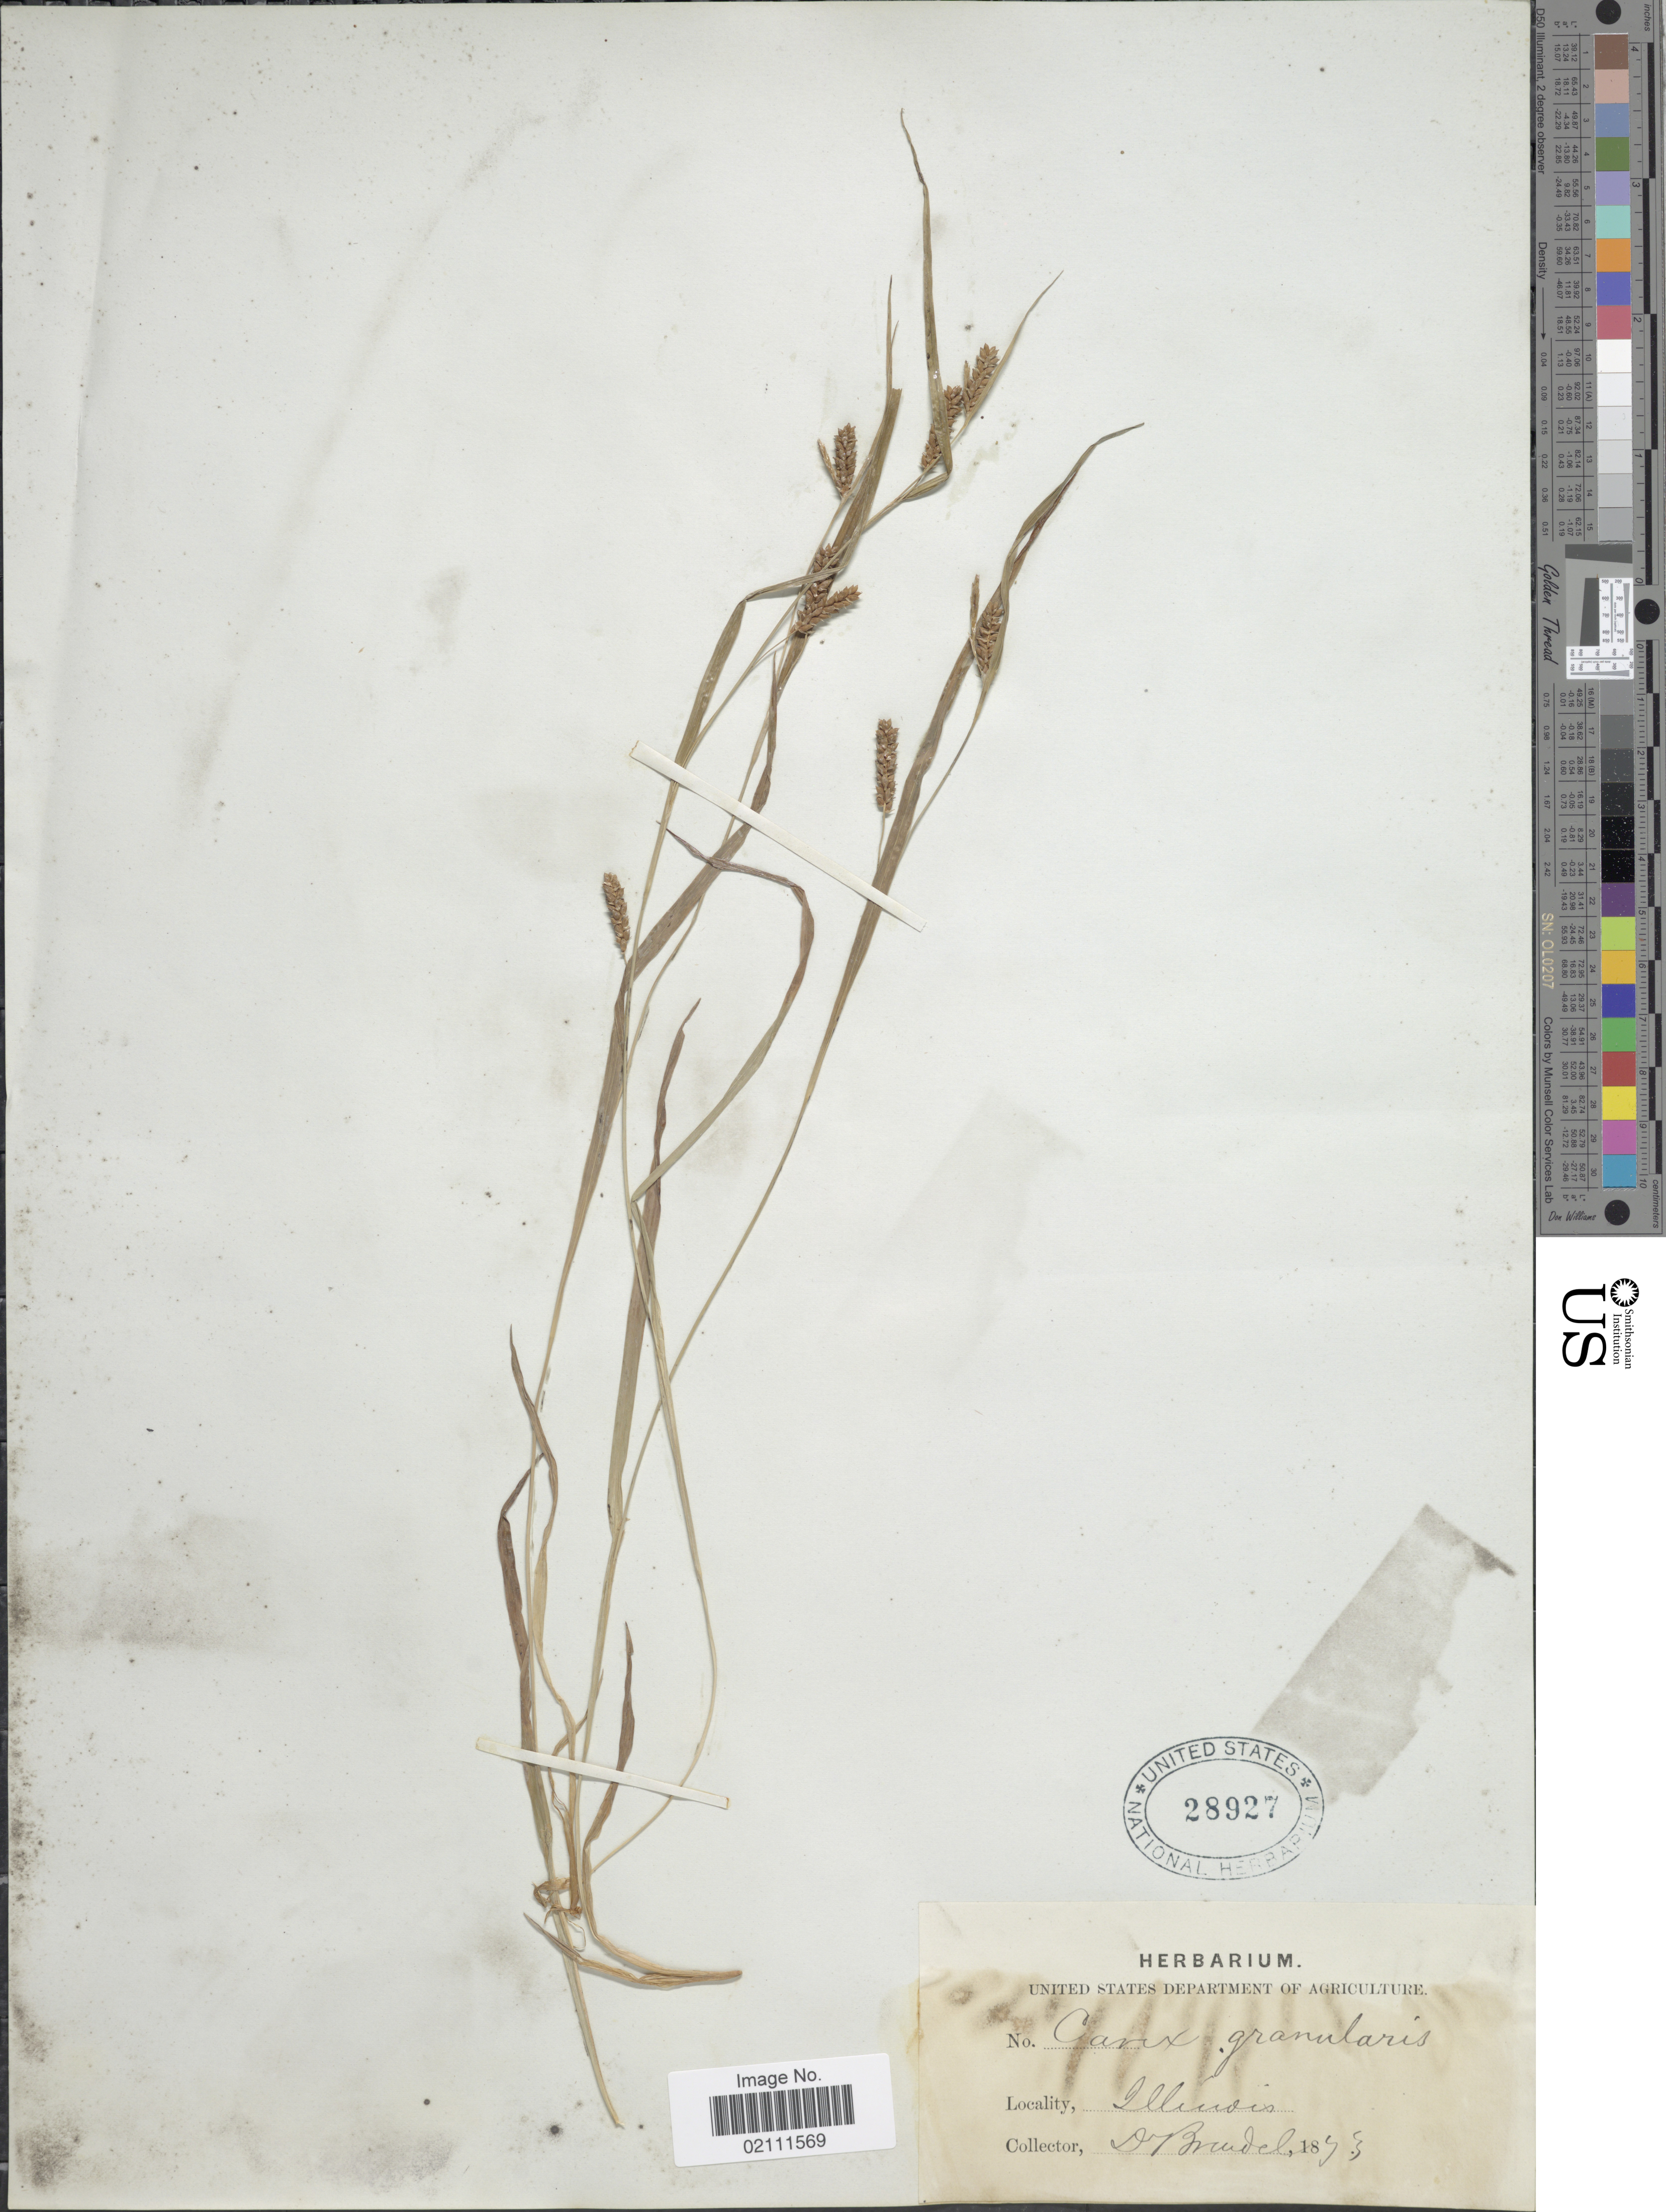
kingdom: Plantae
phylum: Tracheophyta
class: Liliopsida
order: Poales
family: Cyperaceae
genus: Carex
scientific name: Carex granularis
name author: Muhl. ex Willd.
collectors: F. Brendel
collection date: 1873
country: United States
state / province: Illinois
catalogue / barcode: US 28927